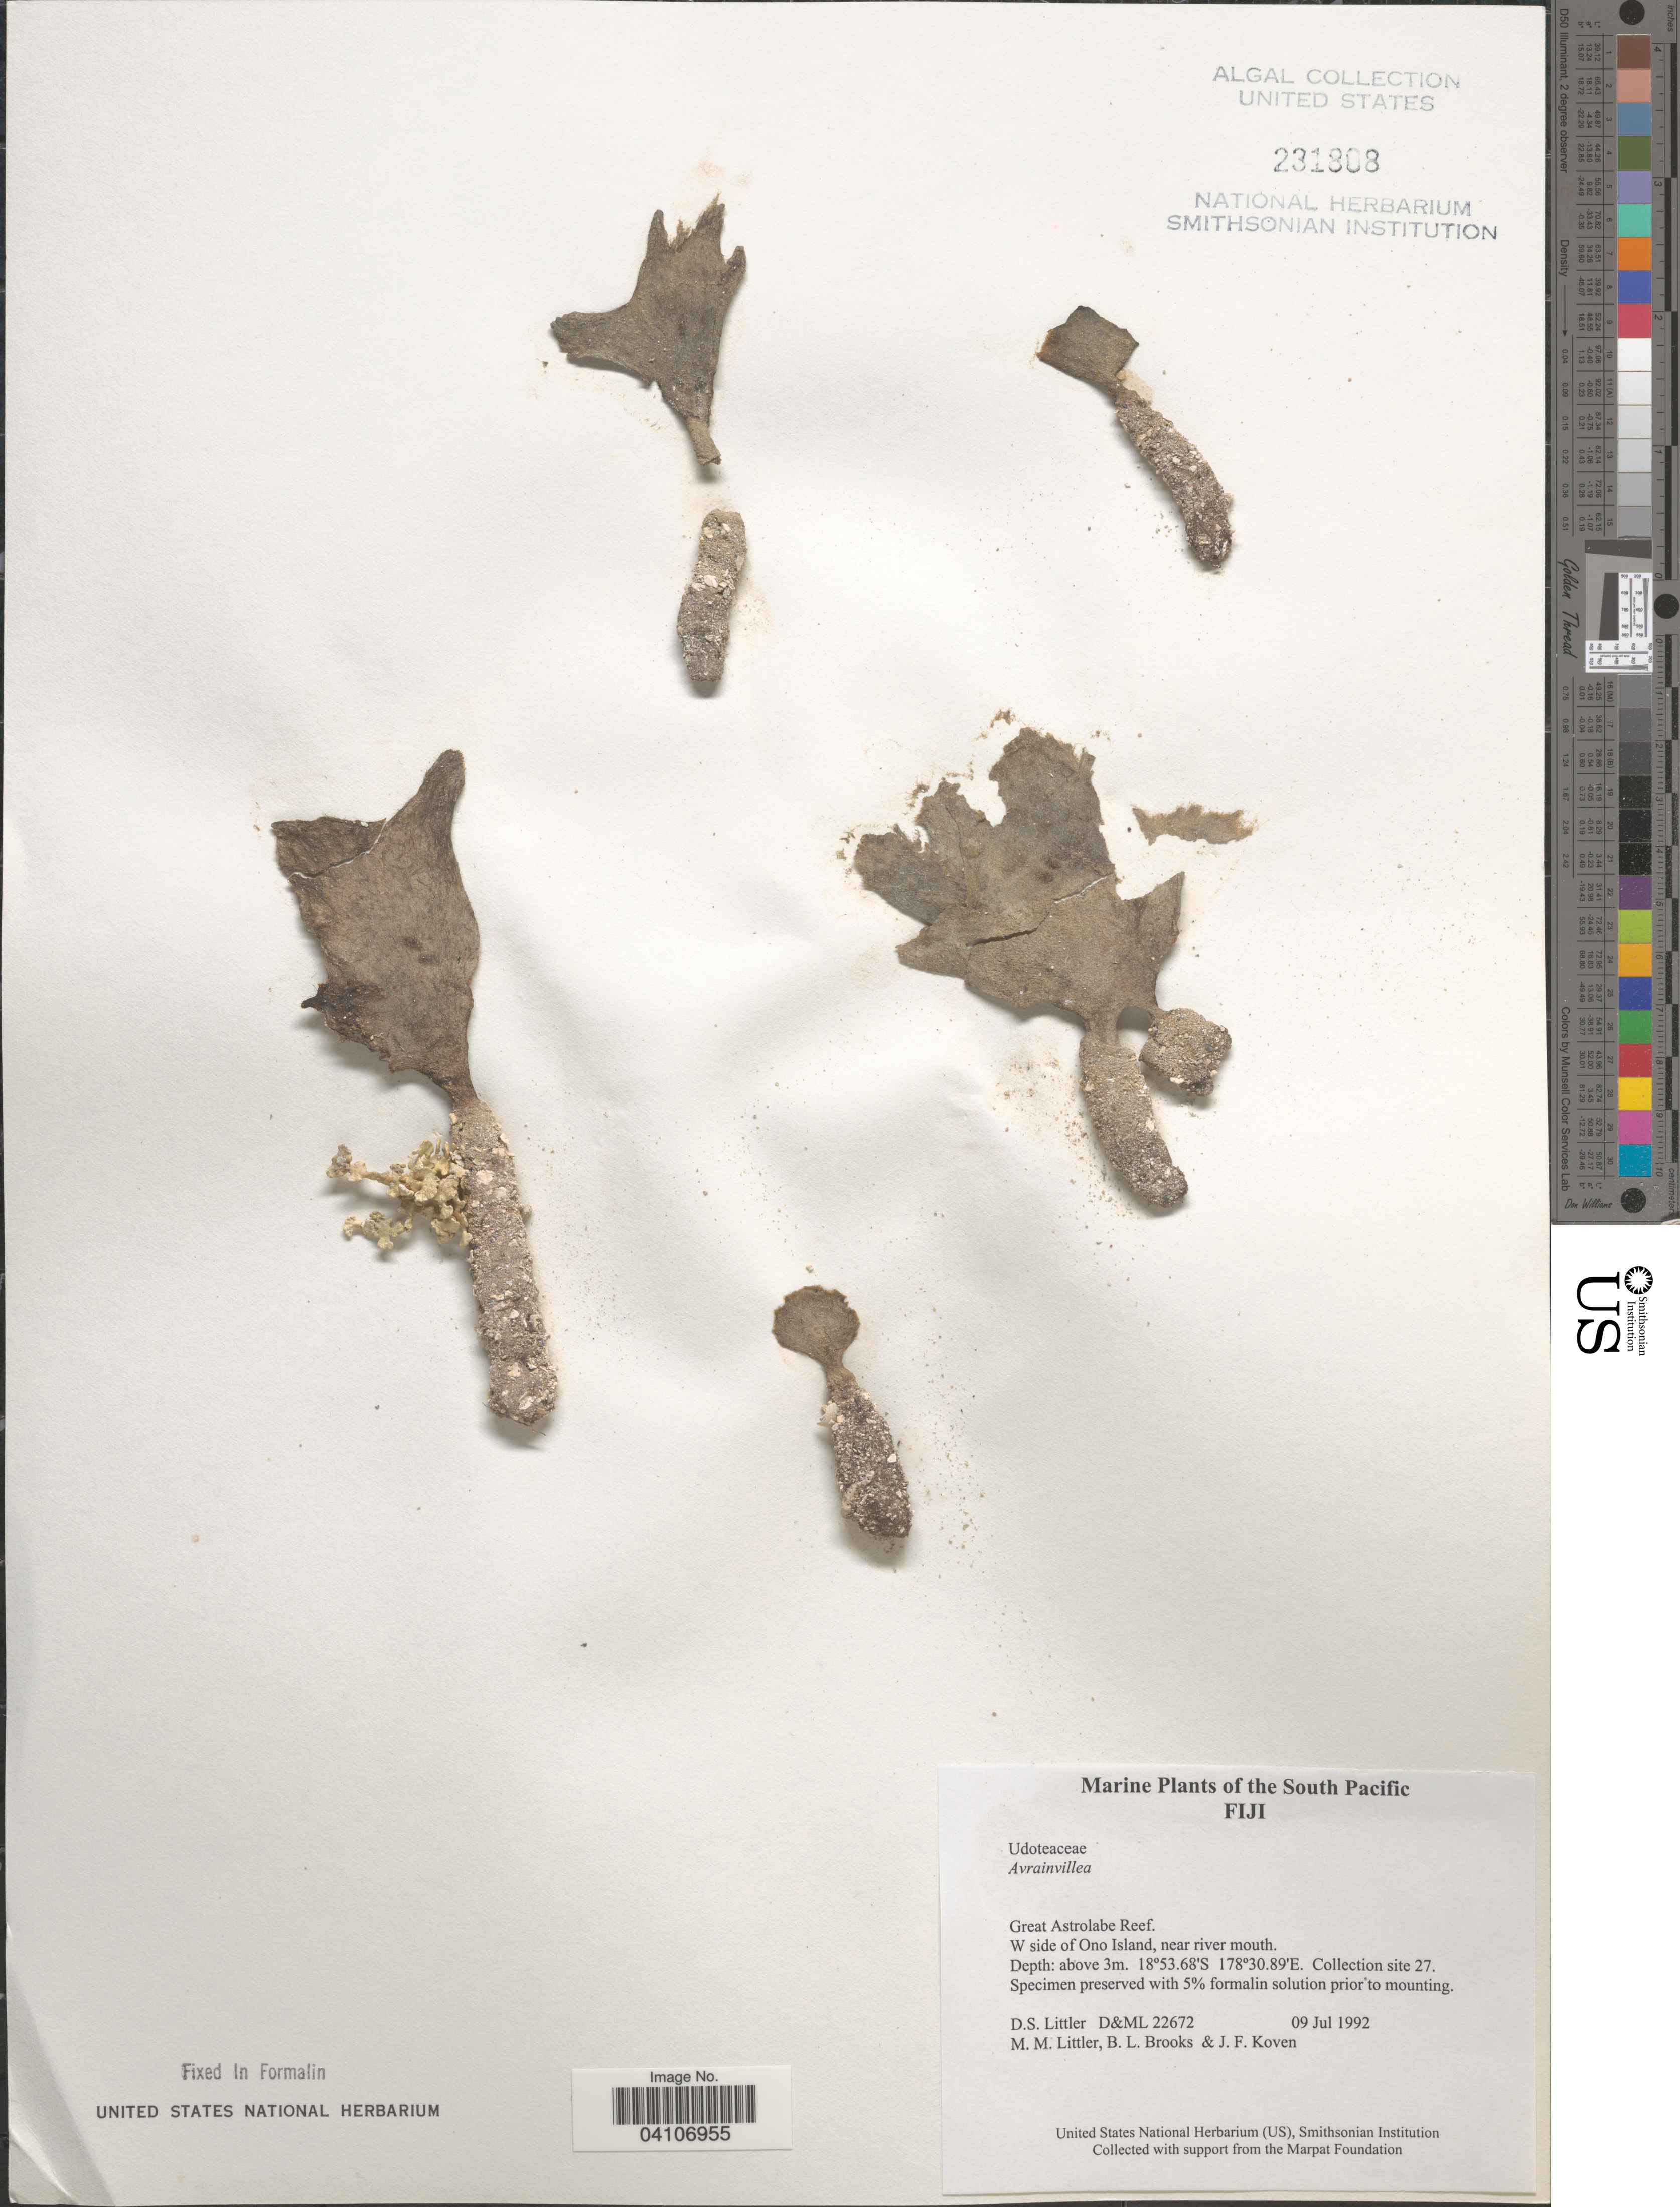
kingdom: Plantae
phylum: Chlorophyta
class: Ulvophyceae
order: Bryopsidales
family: Dichotomosiphonaceae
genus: Avrainvillea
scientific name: Avrainvillea sp.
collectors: D. S. Littler, B. Brooks & J. Koven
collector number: D&ML22672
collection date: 1992-07-09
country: Fiji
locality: Great Astrolabe Reef. W side of Ono Island, near river mouth. Collection site 27.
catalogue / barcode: US 231808